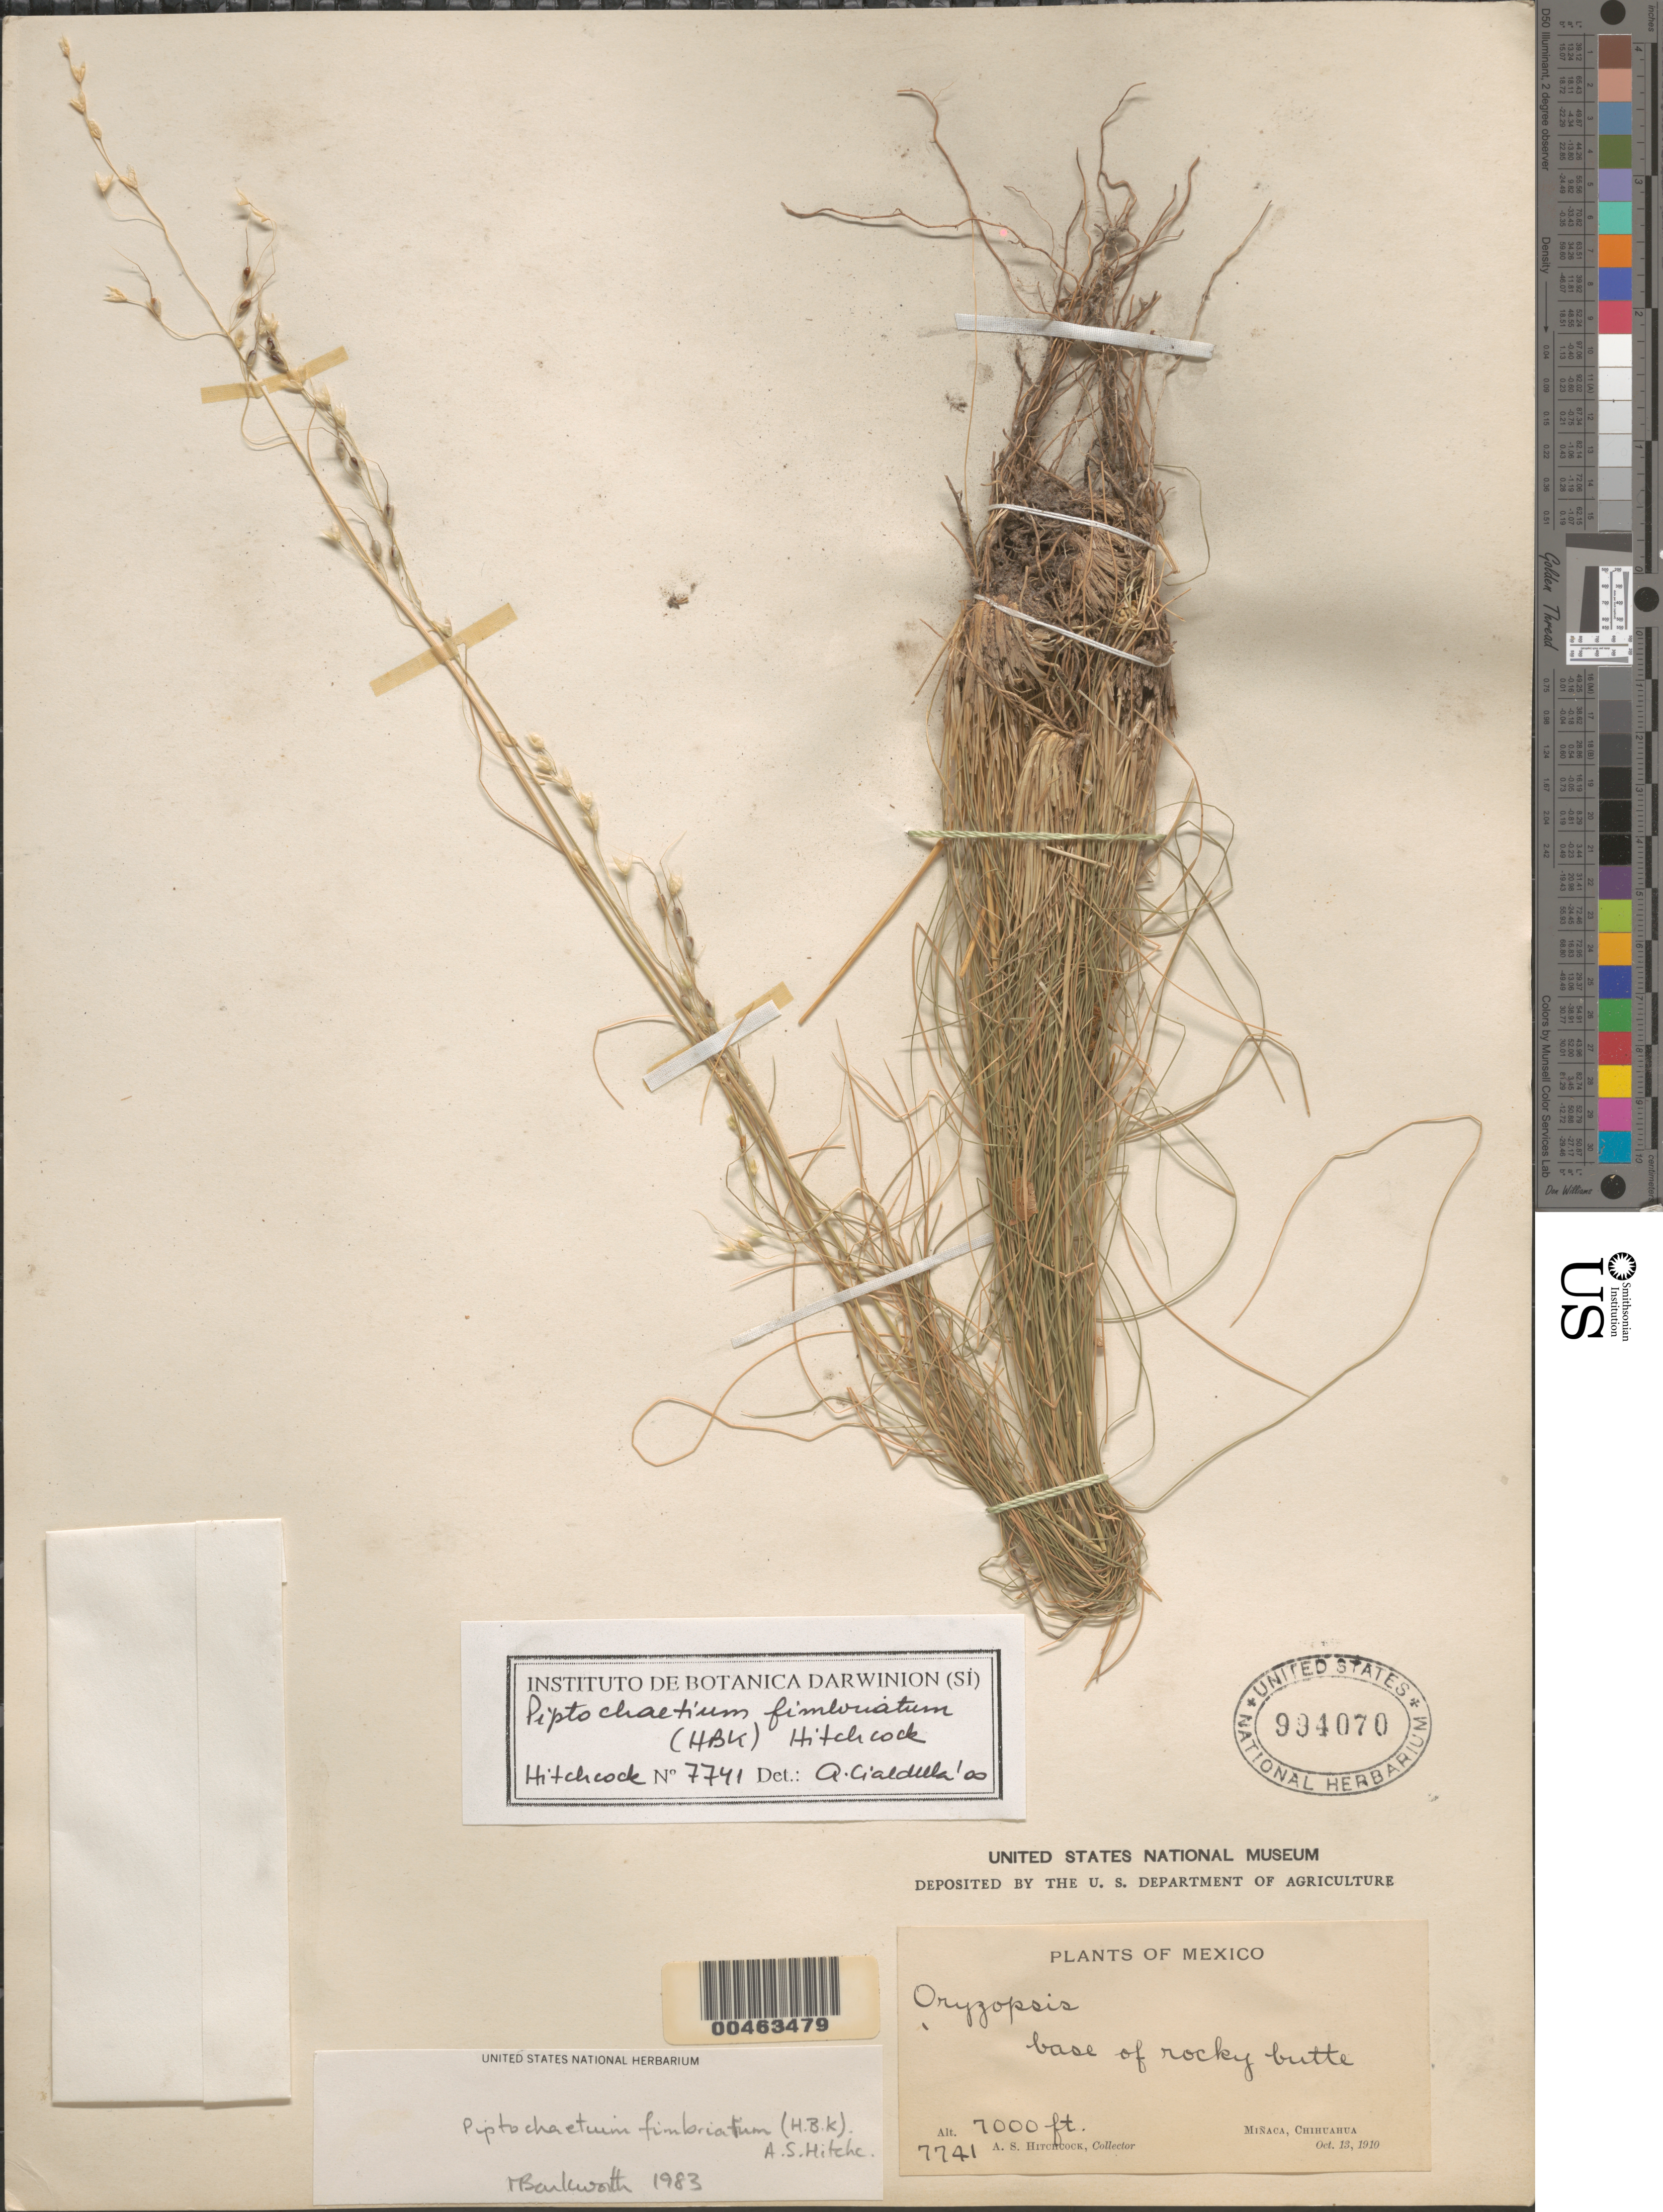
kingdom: Plantae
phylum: Tracheophyta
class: Liliopsida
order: Poales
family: Poaceae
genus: Piptochaetium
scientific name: Piptochaetium fimbriatum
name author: (Kunth) Hitchc.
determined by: Barkworth, M. E.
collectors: A. S. Hitchcock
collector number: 7741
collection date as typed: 13 Oct 1910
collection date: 1910-10-13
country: Mexico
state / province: Chihuahua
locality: Miñaca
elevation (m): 2134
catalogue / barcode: US 994070